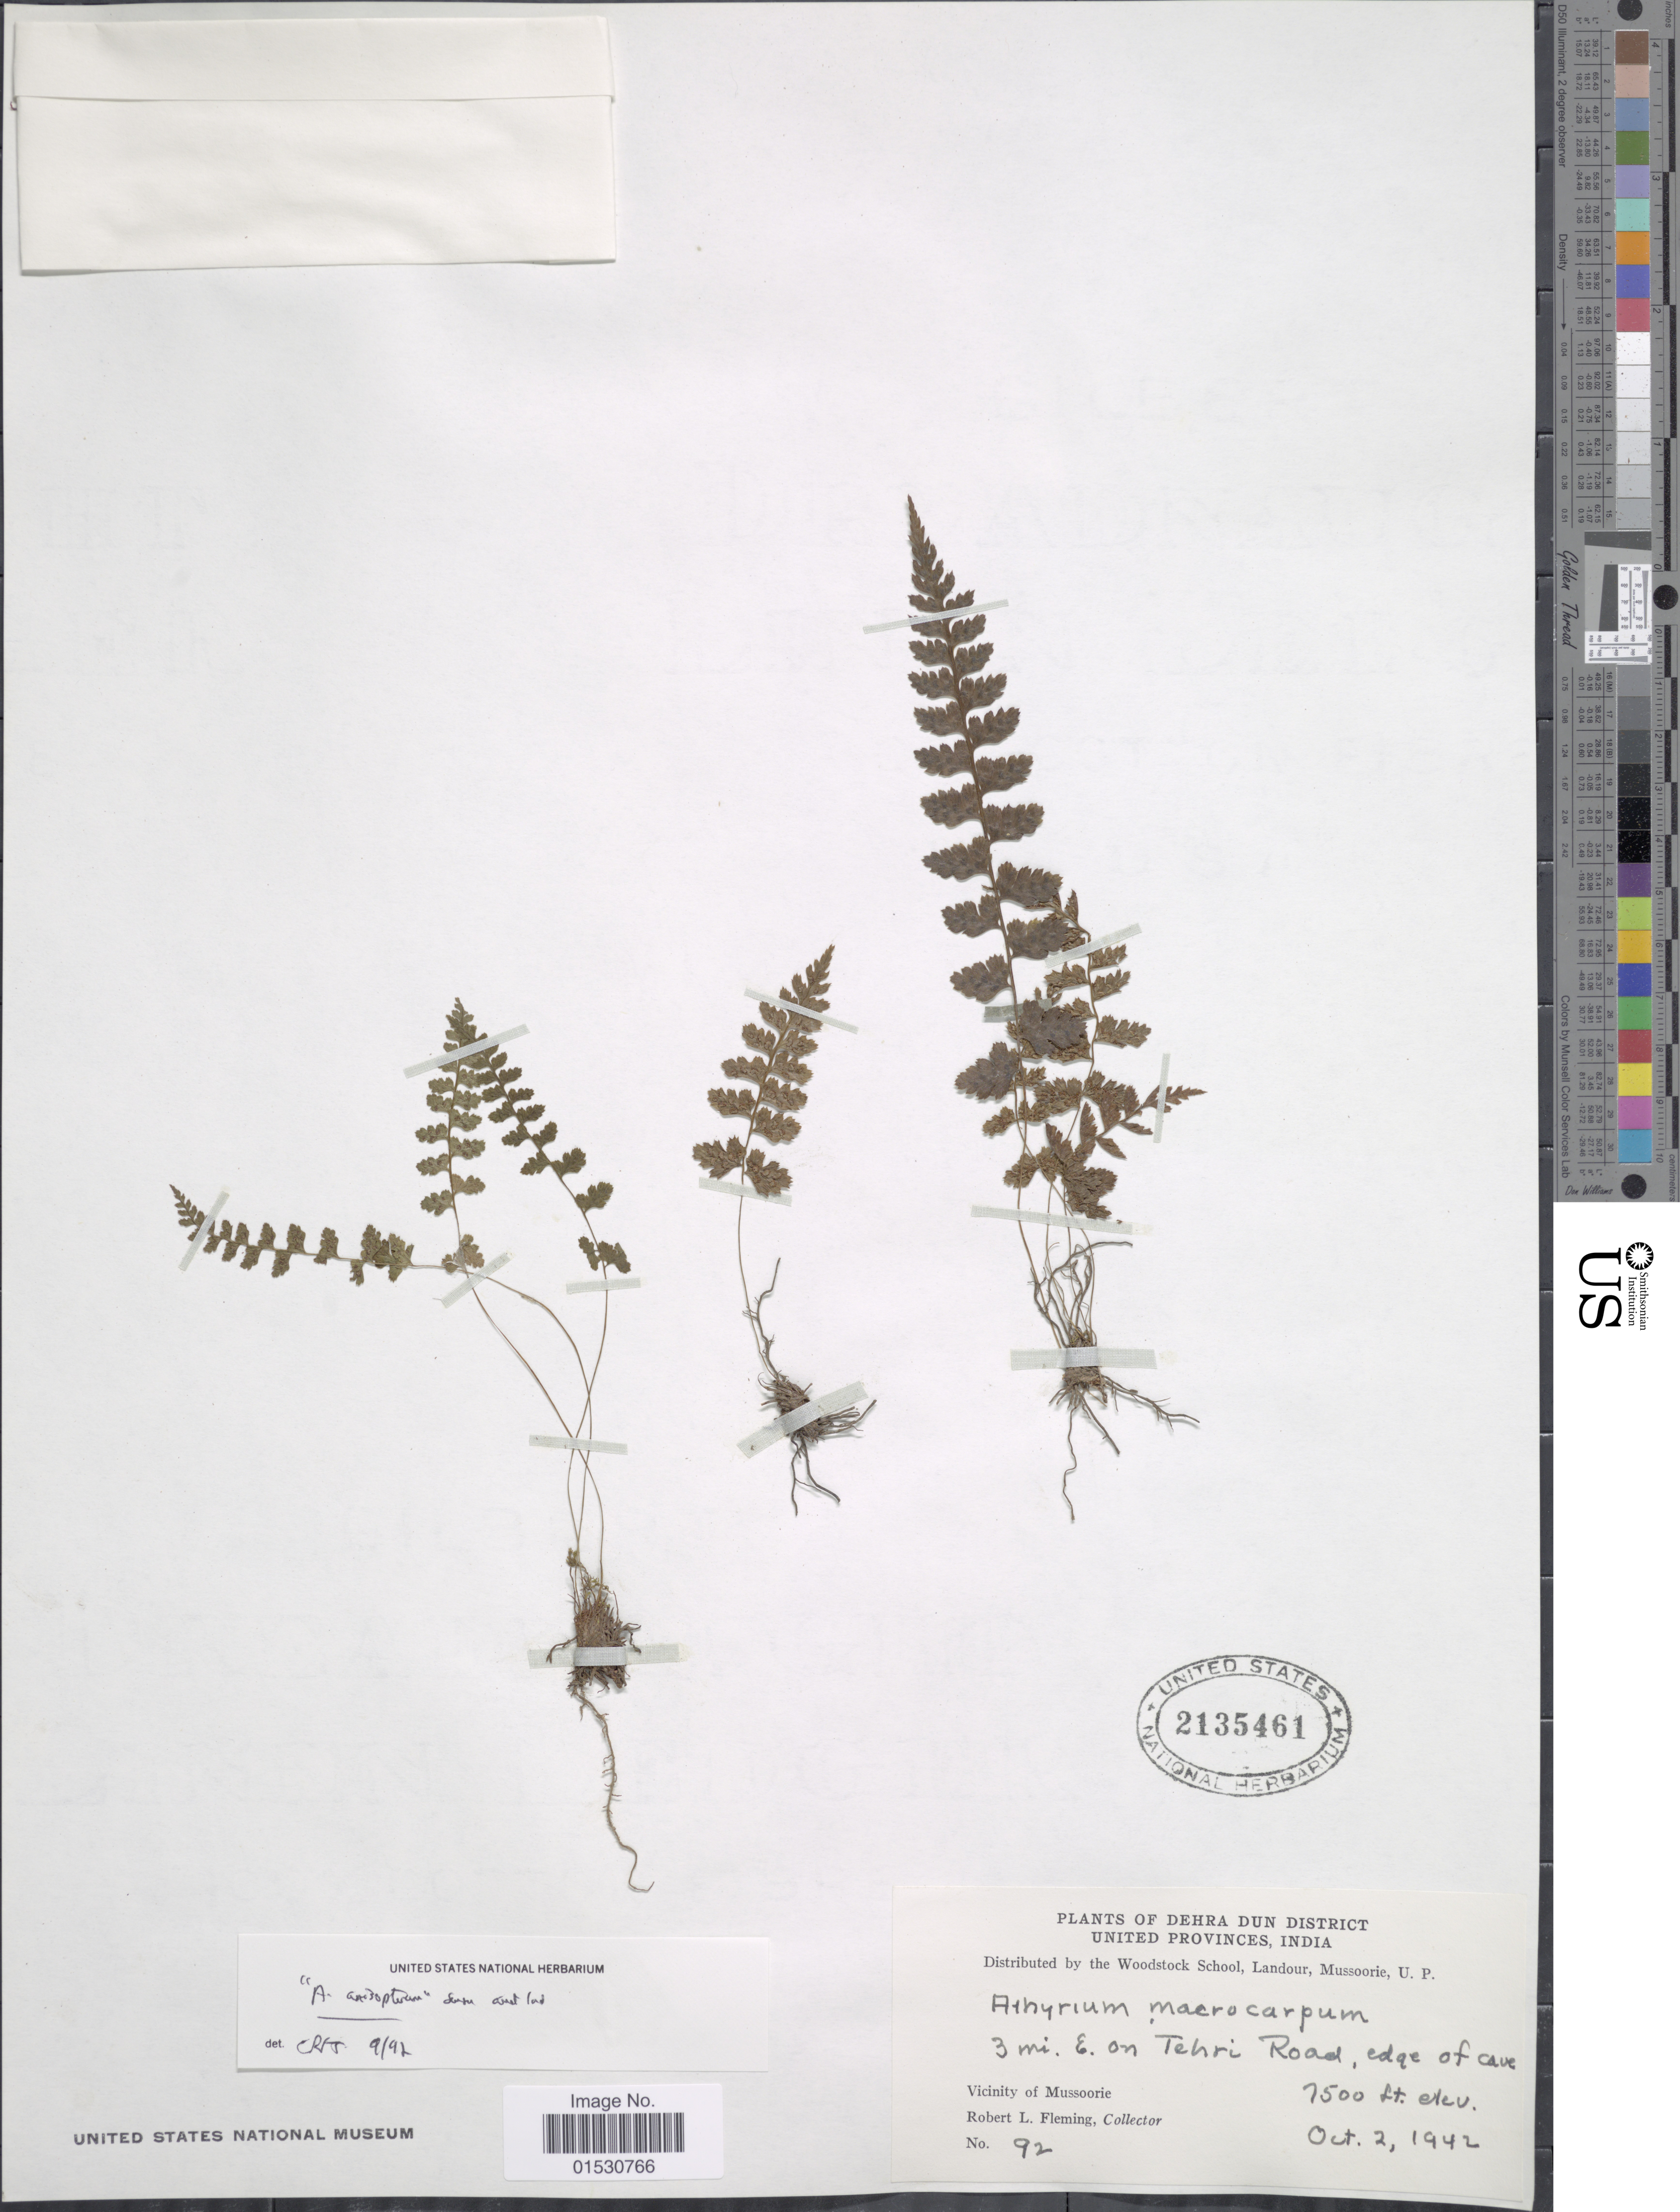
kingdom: Plantae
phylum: Tracheophyta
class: Polypodiopsida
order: Polypodiales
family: Athyriaceae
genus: Athyrium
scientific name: Athyrium macrocarpon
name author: Bedd.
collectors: R. Fleming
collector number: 92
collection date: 1942-10-02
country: India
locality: Dehra Dun District, United Provinces, 3 mi E on Tehri Road, edge of cave, Vicinity of Mussoorie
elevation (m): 2286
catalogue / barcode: US 2135461